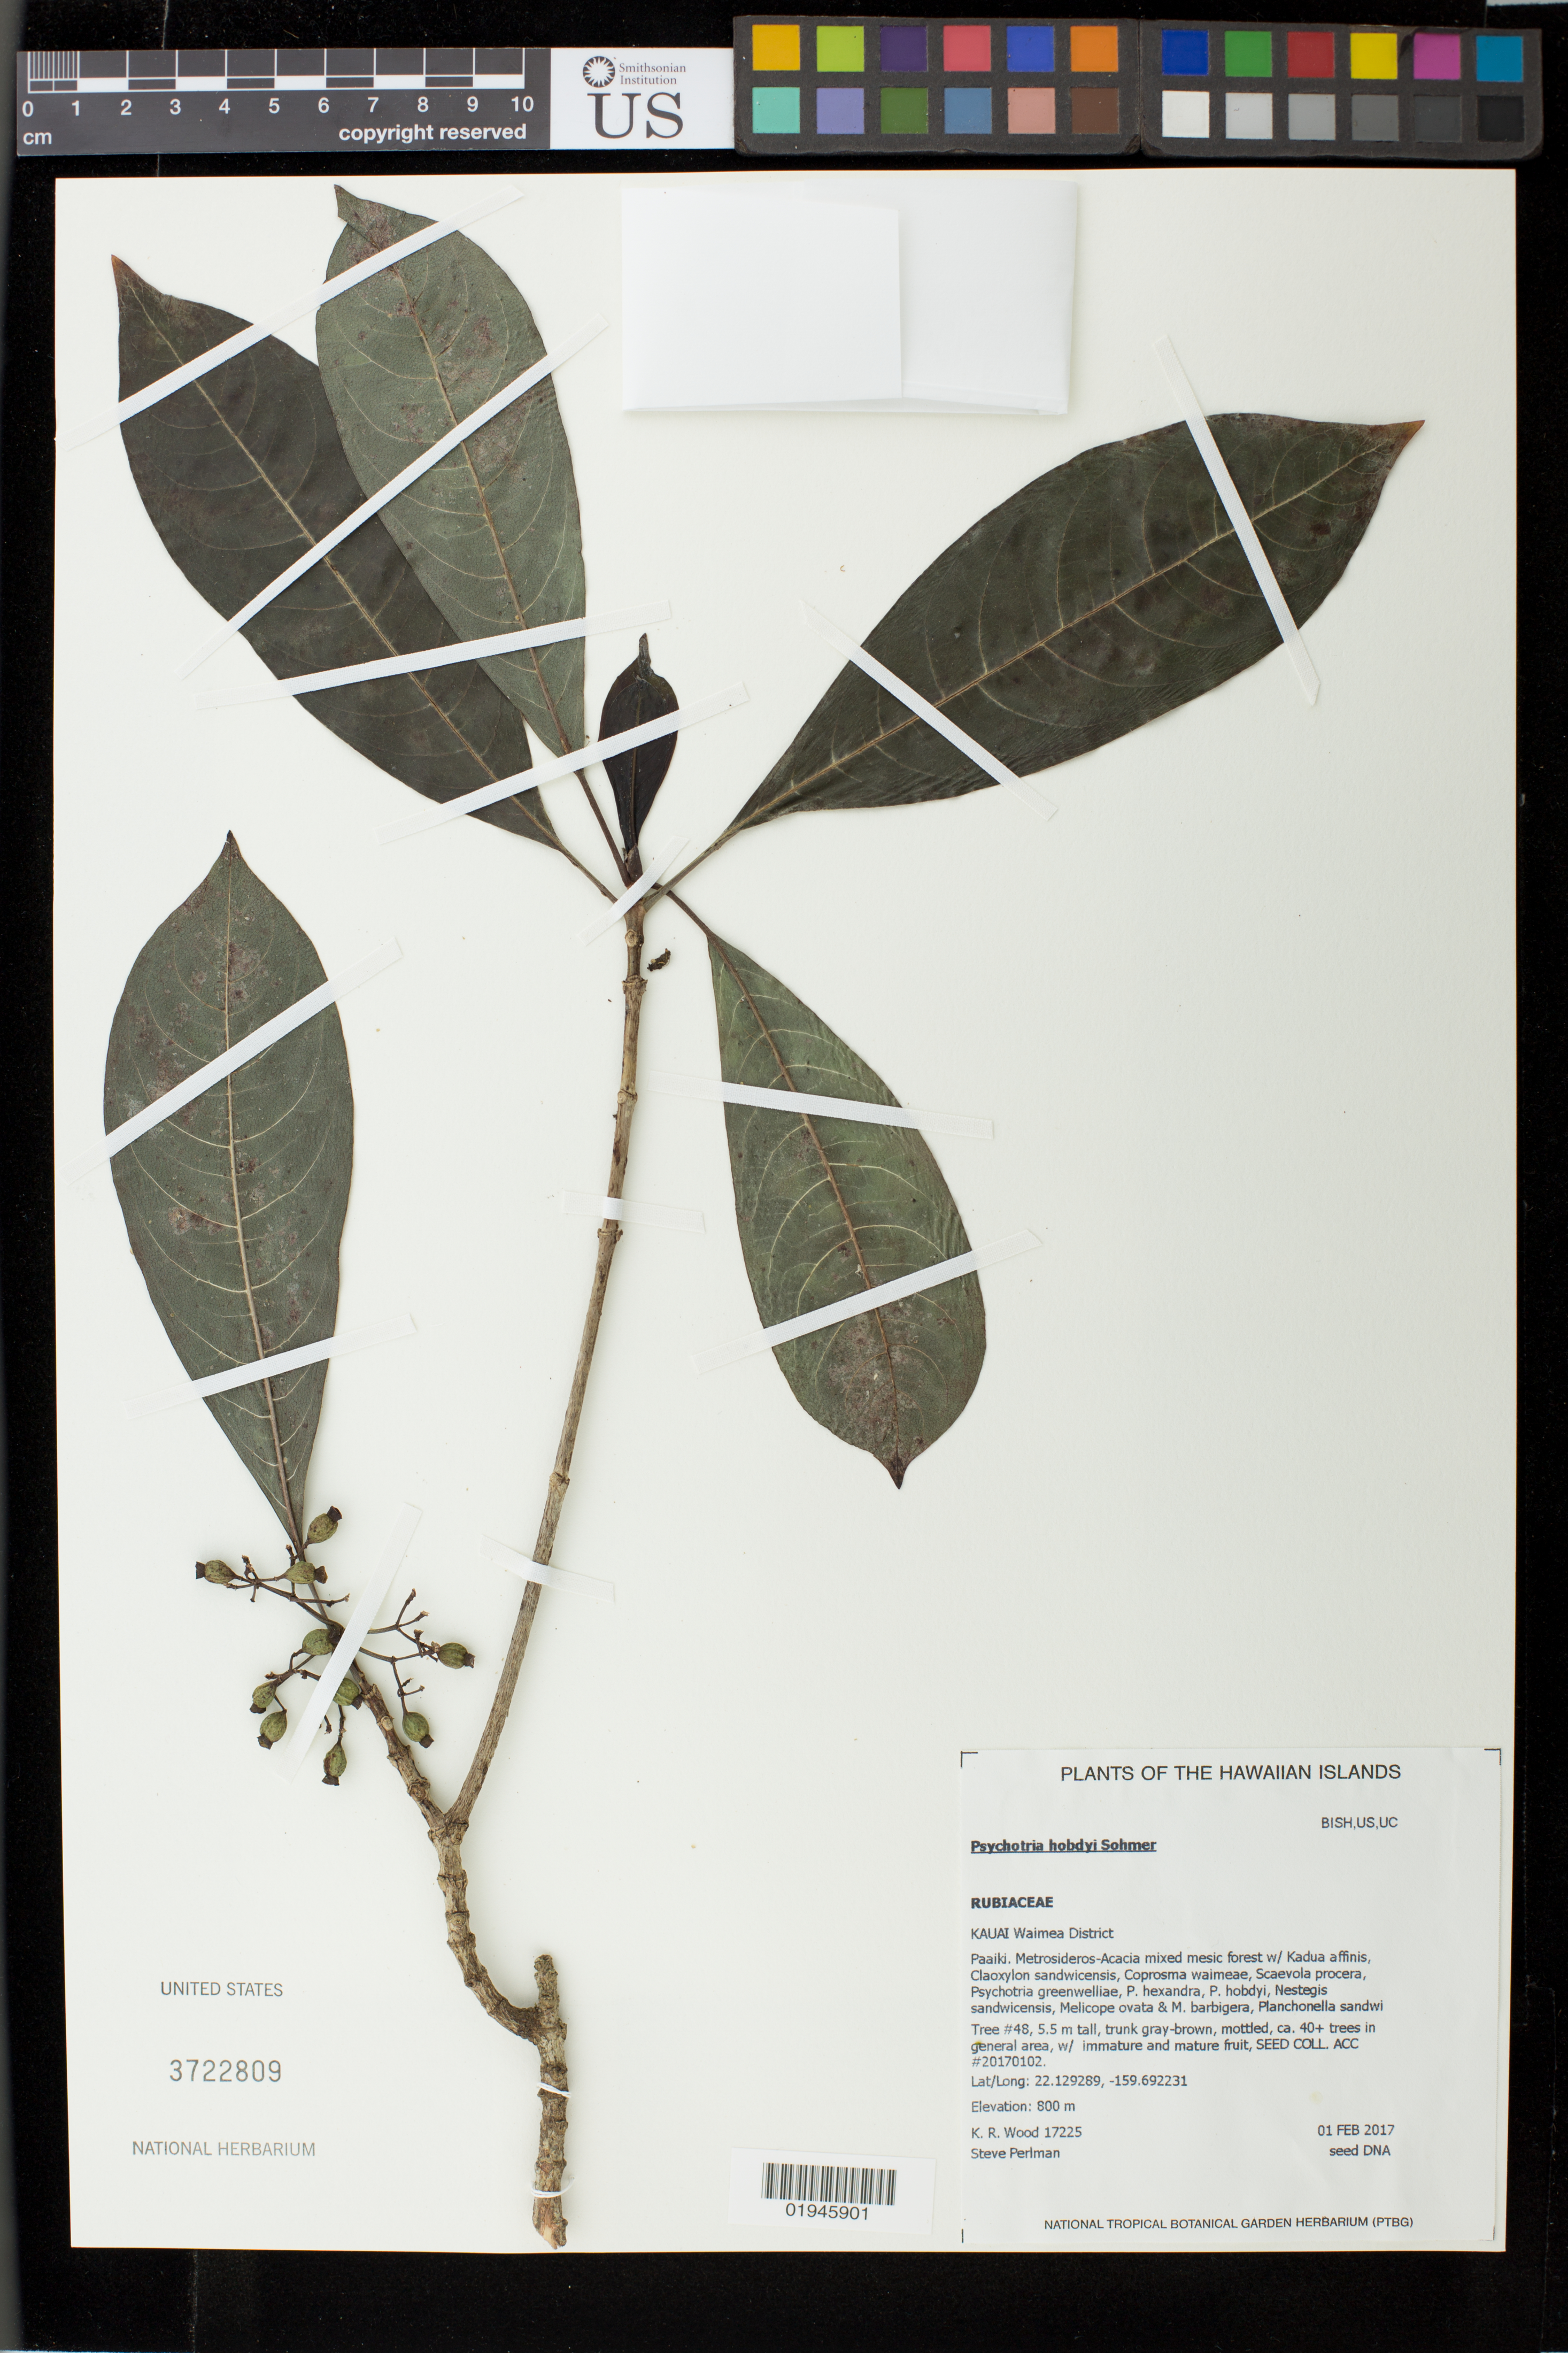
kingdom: Plantae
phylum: Tracheophyta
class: Magnoliopsida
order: Gentianales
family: Rubiaceae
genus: Psychotria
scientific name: Psychotria hobdyi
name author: Sohmer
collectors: K. R. Wood & S. P. Perlman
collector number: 17225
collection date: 2017-02-01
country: United States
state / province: Hawaii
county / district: Kauai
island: Kaua'i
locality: Paaiki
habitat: Mixed mesic forest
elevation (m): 800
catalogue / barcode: US 3722809